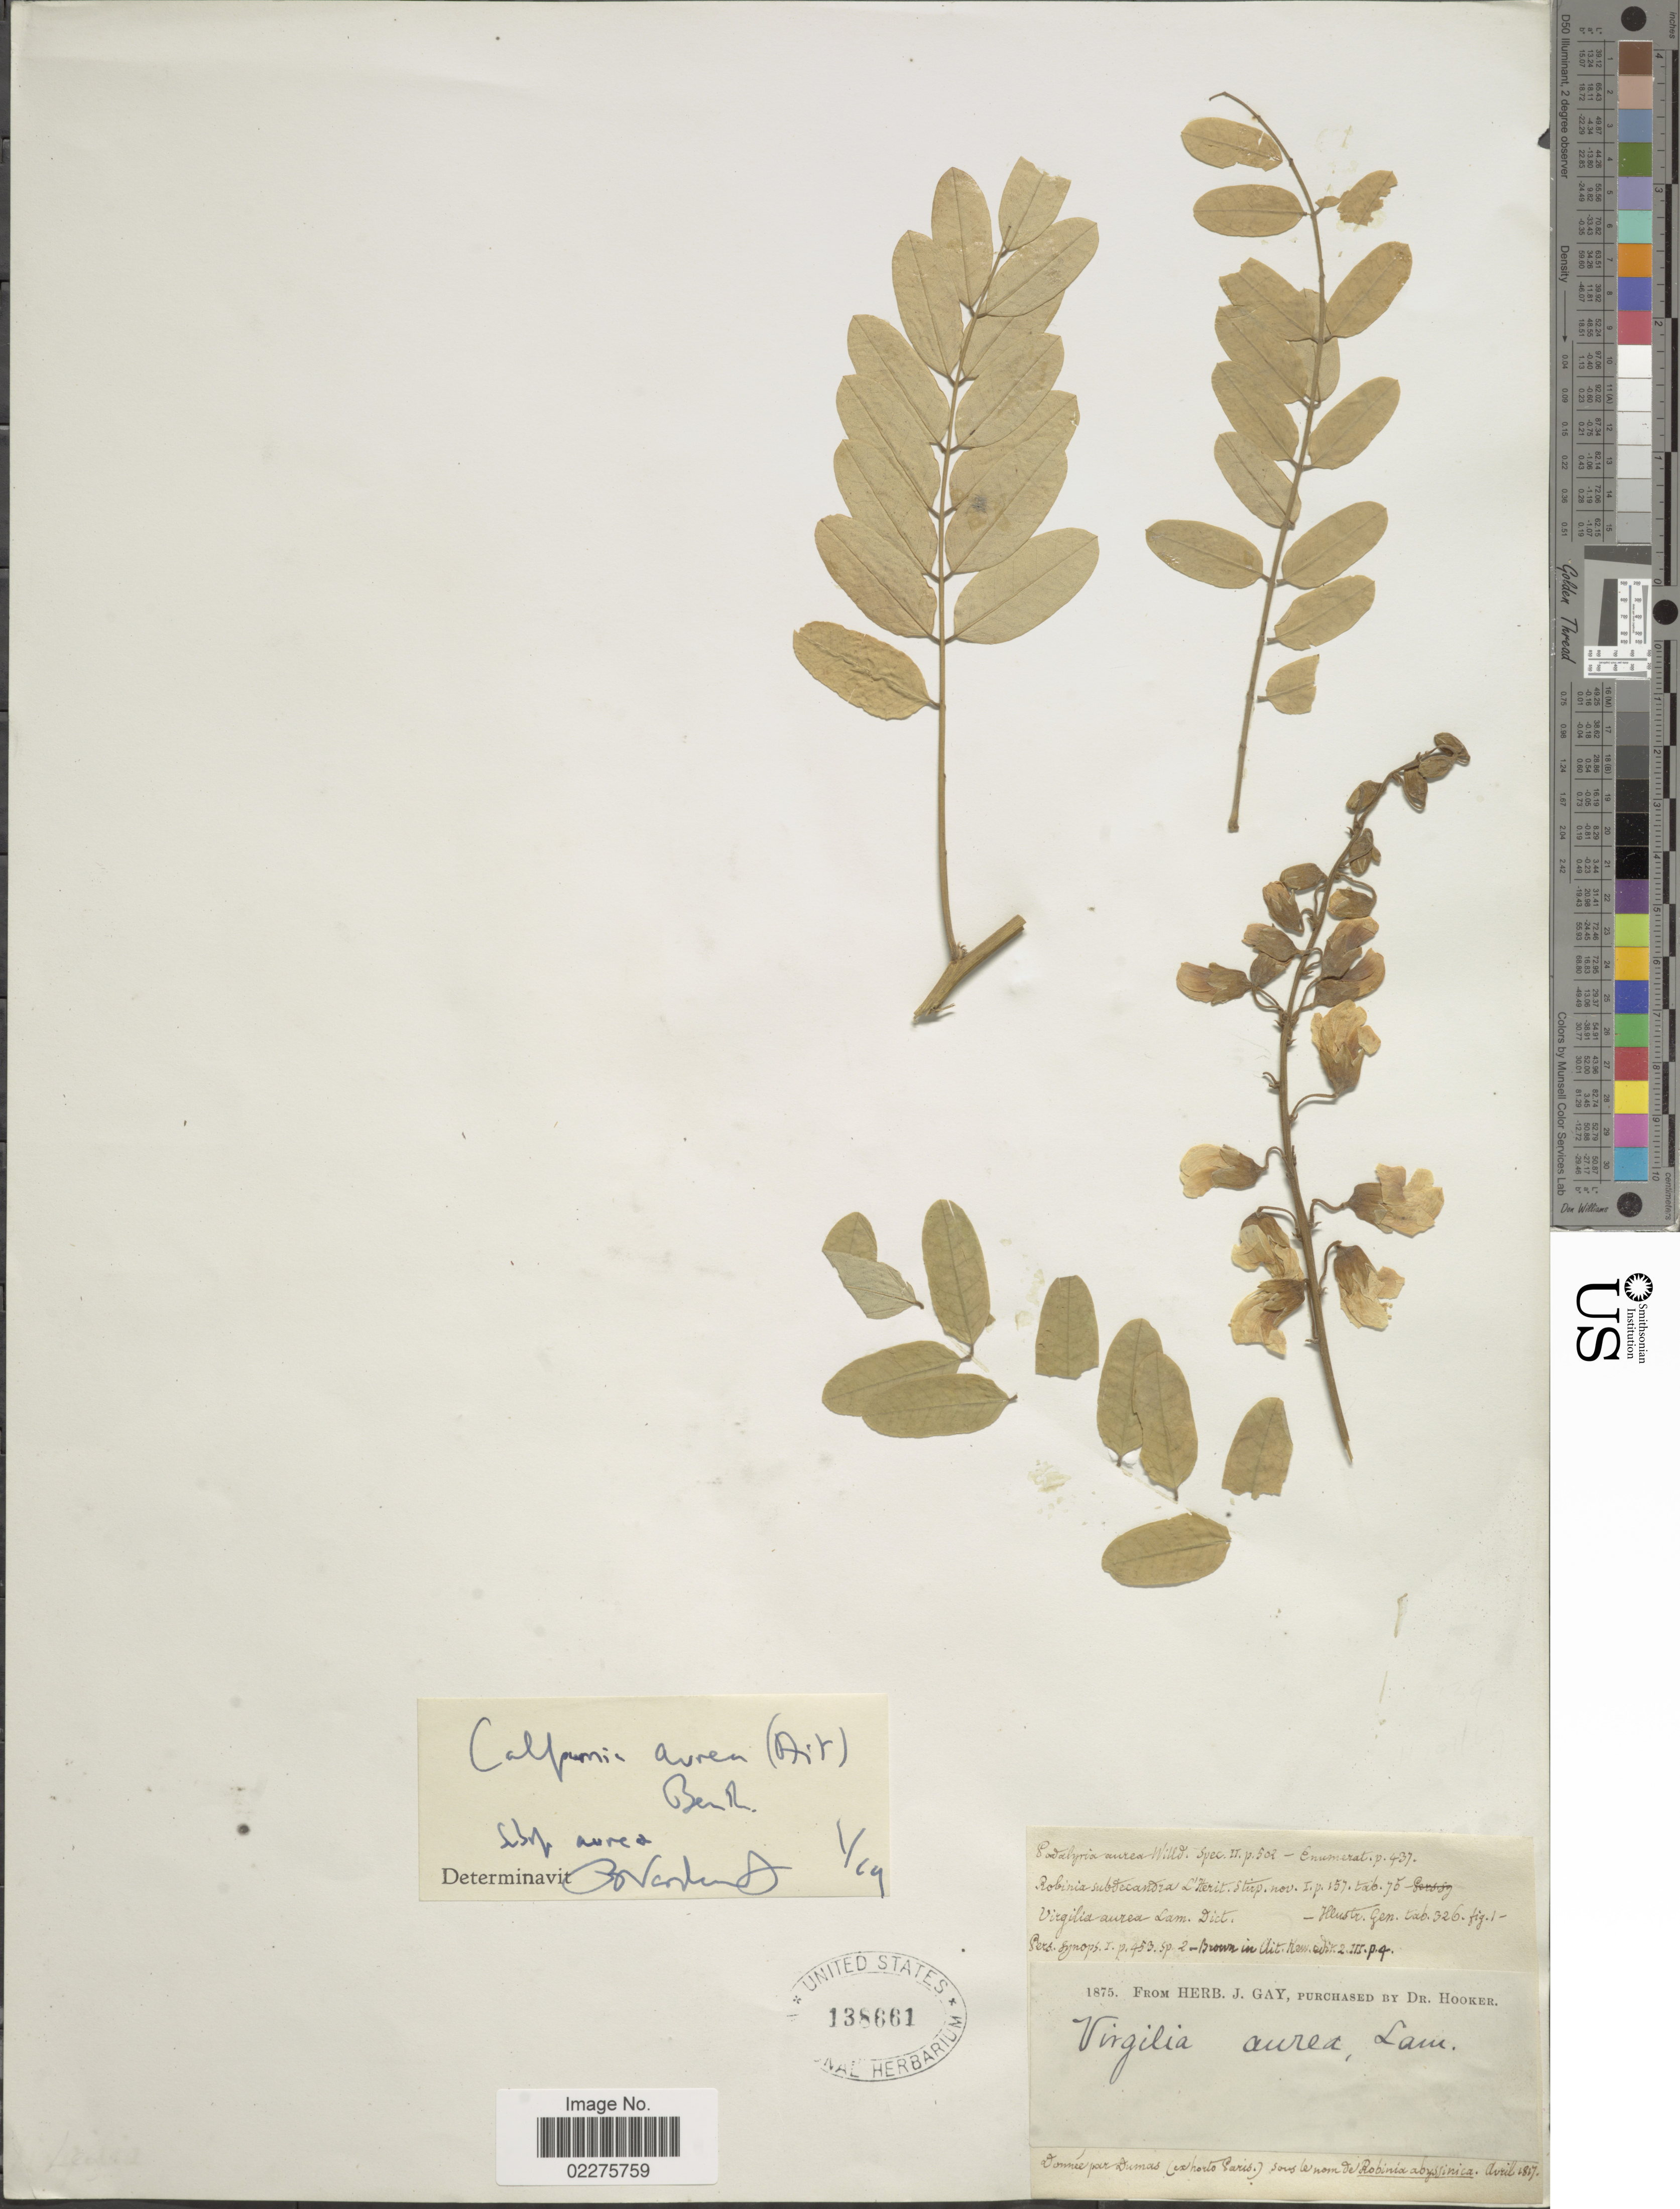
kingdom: Plantae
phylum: Tracheophyta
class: Magnoliopsida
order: Fabales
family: Fabaceae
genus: Calpurnia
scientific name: Calpurnia aurea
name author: (Aiton) Benth.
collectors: ex herb. J. Gay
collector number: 1875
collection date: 1817-04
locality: Donnee par Dumas (ex horto Saris) sous le nom de Robinia abyssinica [unsure placement]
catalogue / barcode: US 138661